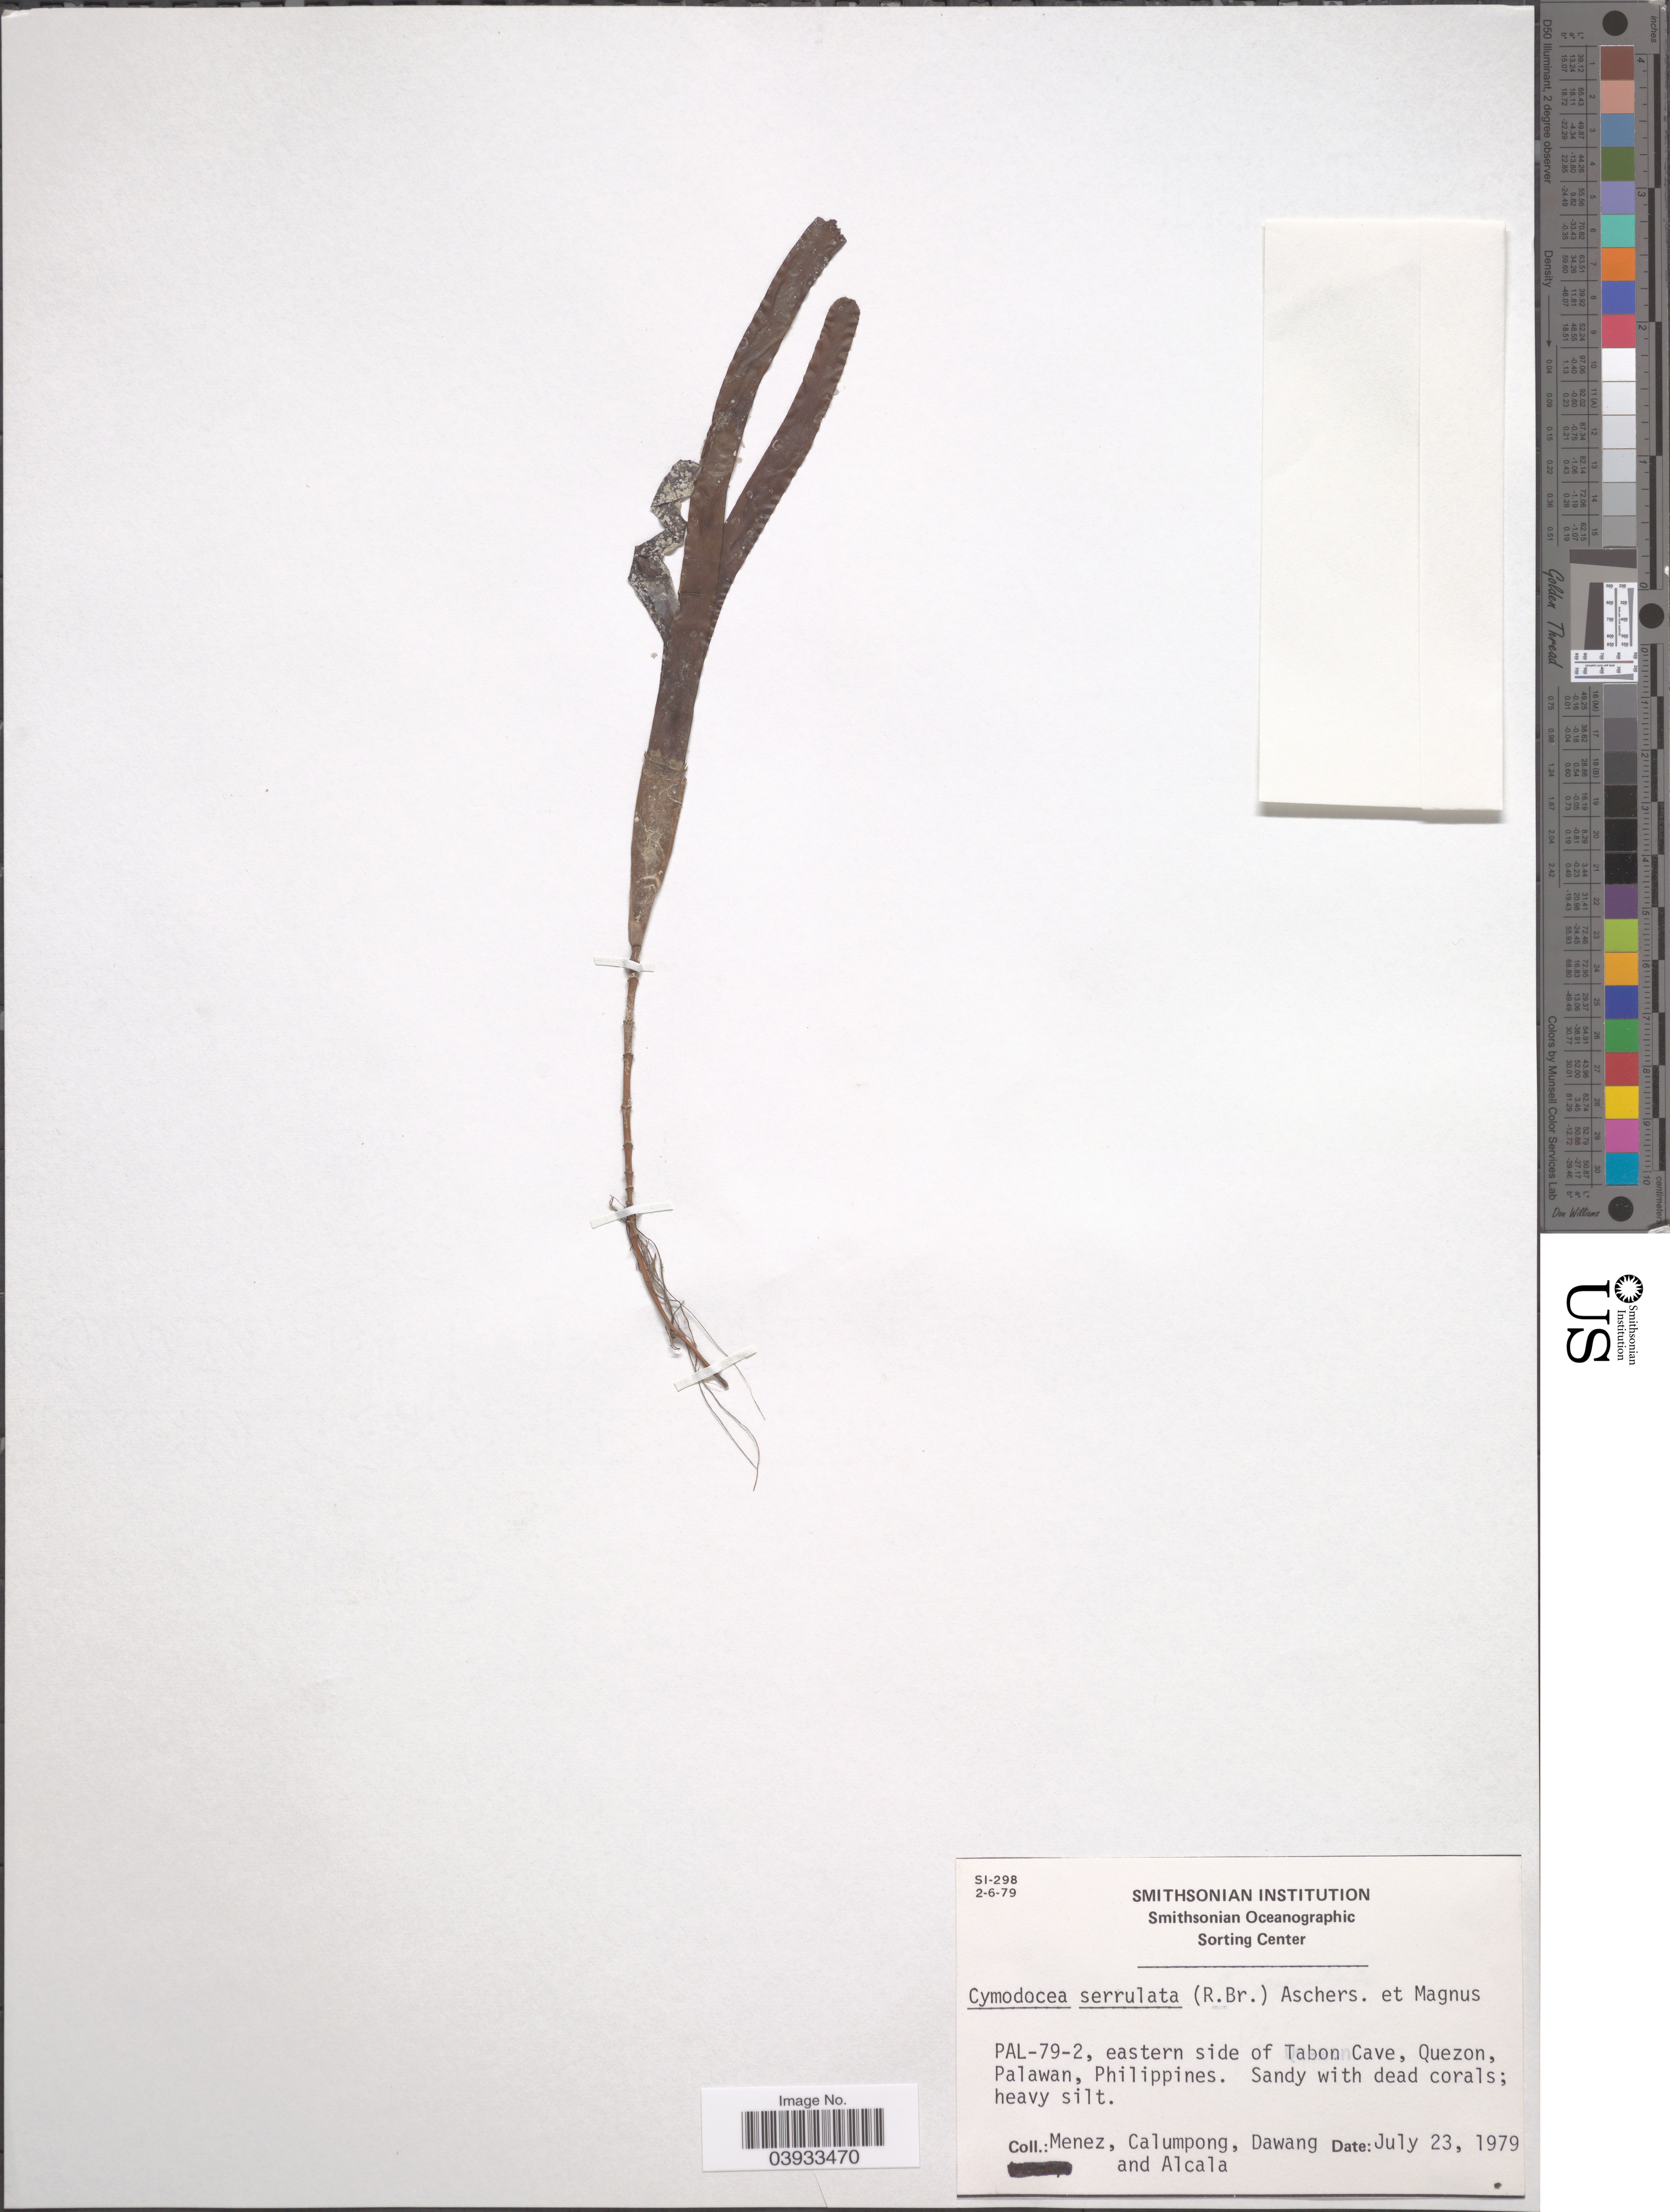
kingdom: Plantae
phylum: Tracheophyta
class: Liliopsida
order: Alismatales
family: Cymodoceaceae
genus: Cymodocea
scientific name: Cymodocea serrulata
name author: (R. Br.) Magnus & Ashers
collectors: Menez, Calumpong, Dawang & Alcala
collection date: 1979-07-23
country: Philippines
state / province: Mimaropa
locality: PAL-79-2, eastern side of Tabon Cave, Quezon, Palawan.